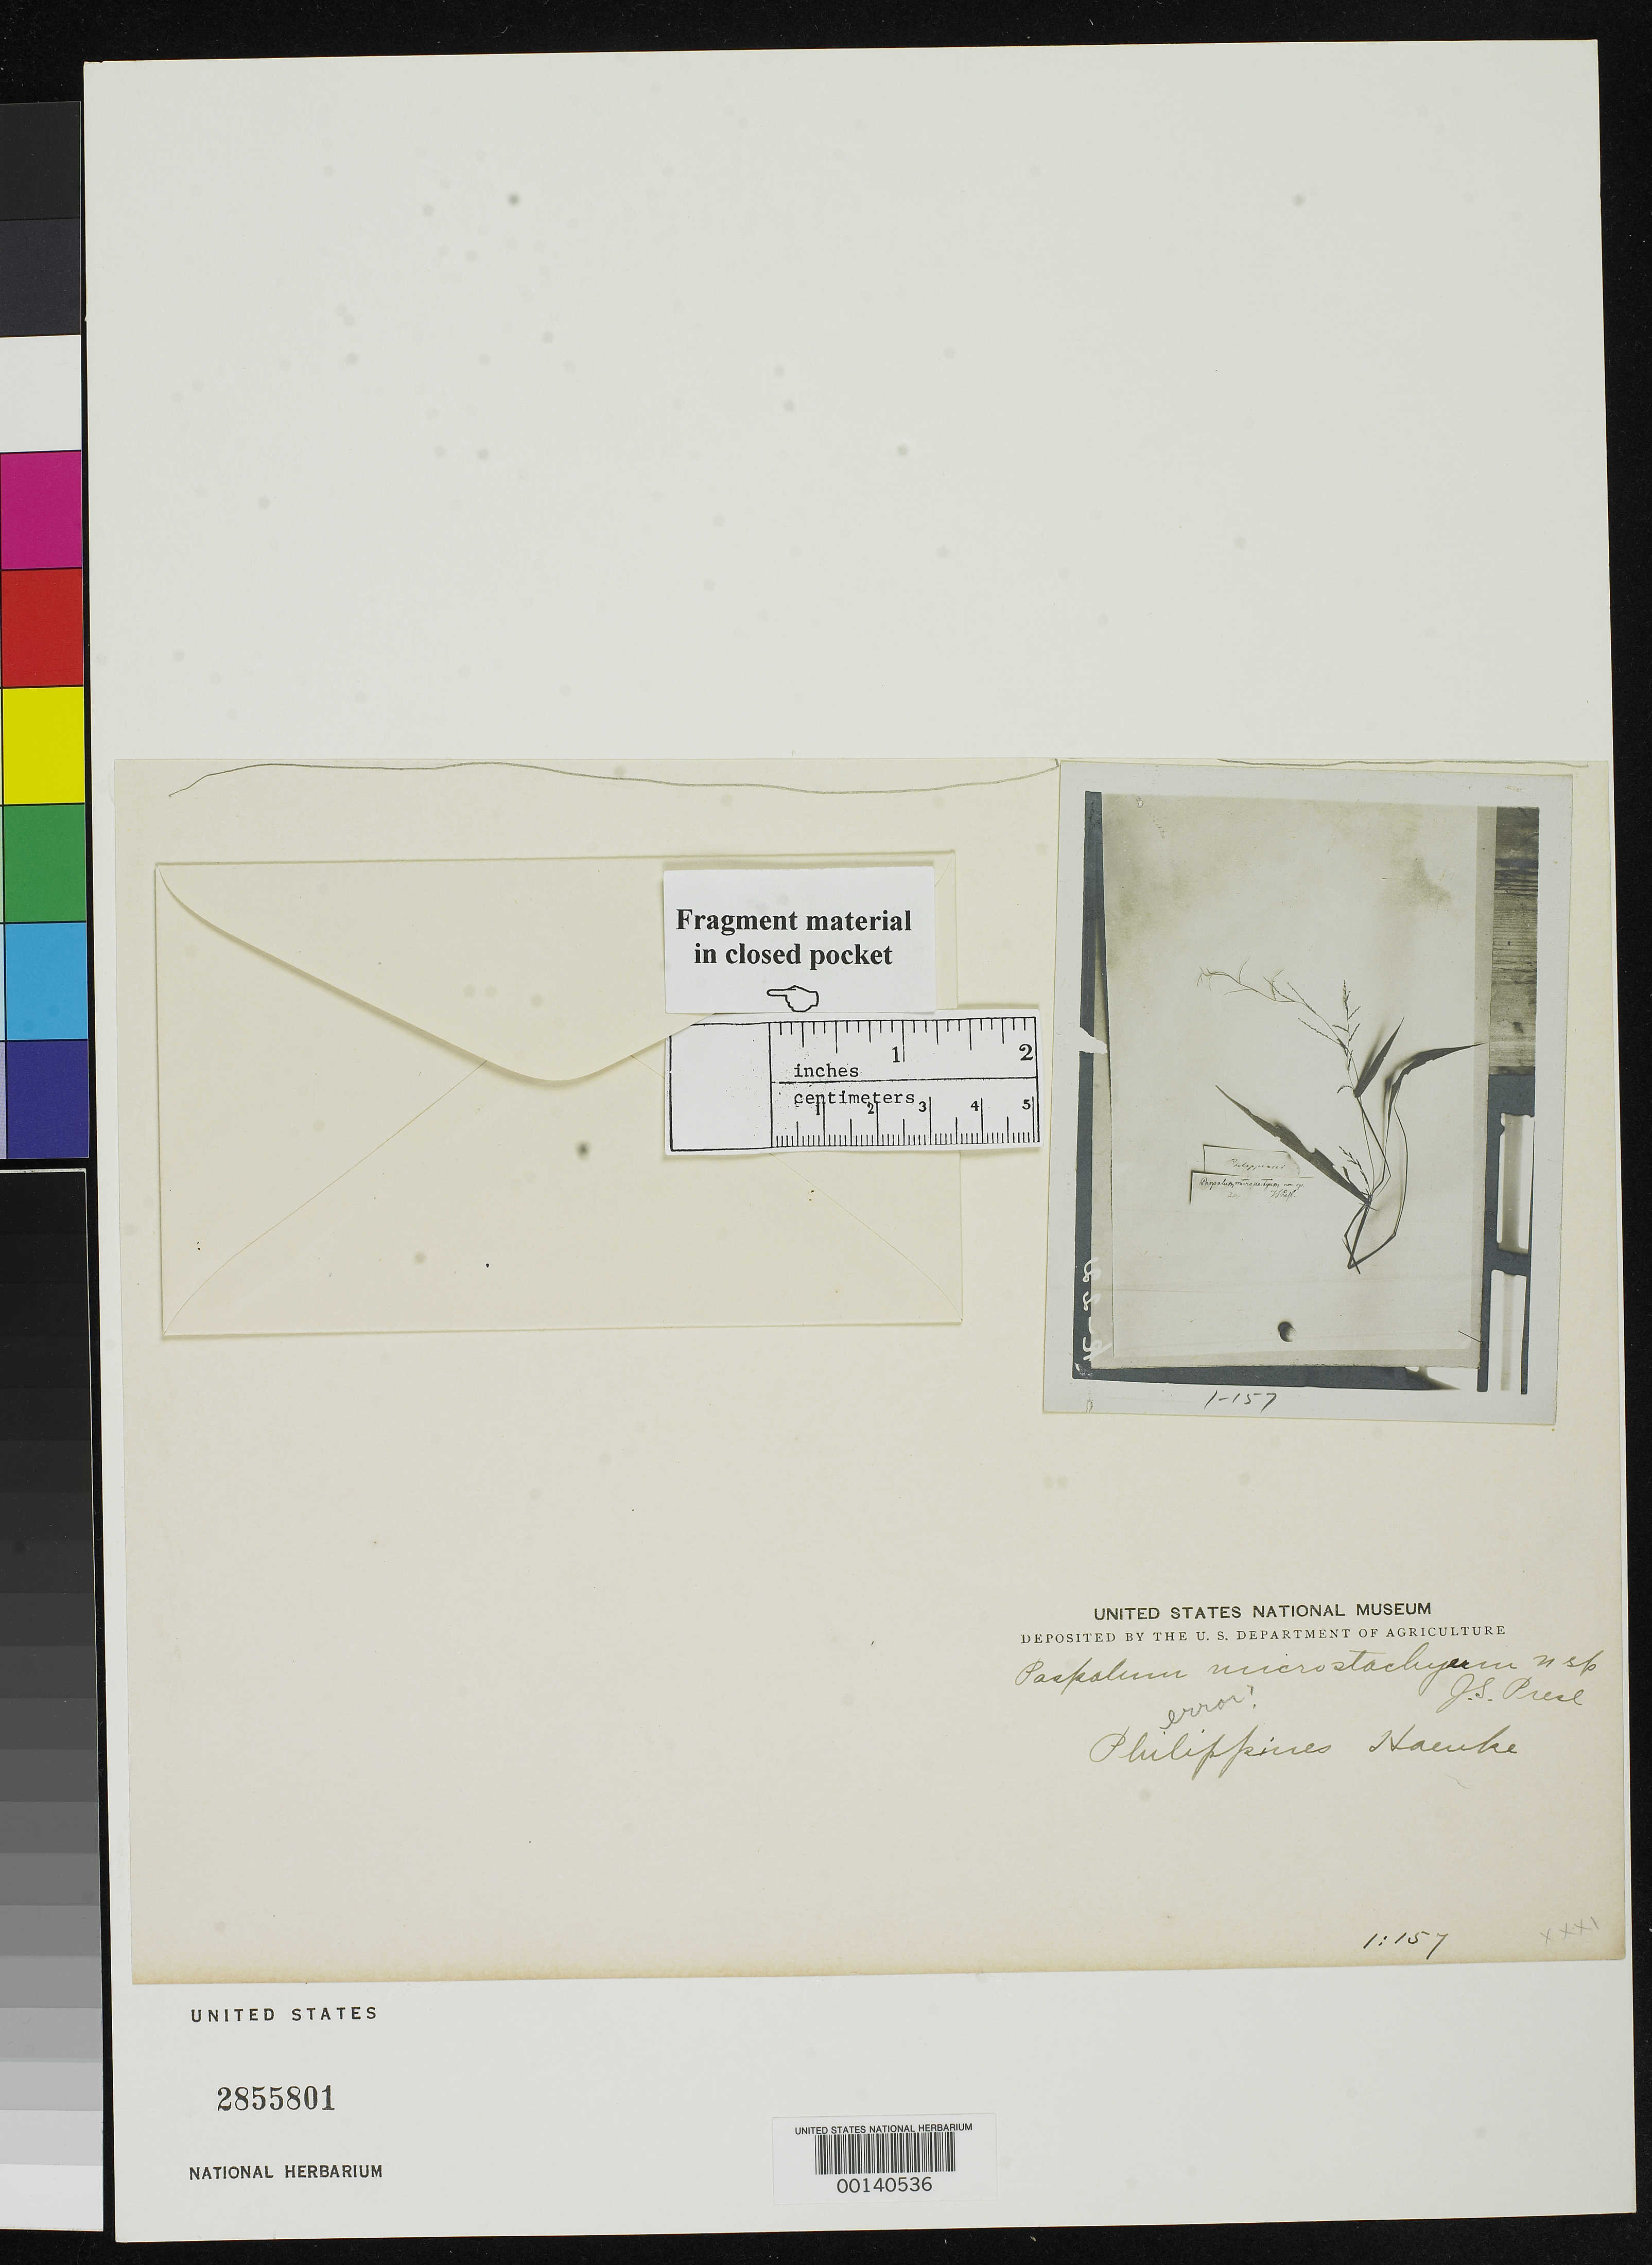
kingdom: Plantae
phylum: Tracheophyta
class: Liliopsida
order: Poales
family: Poaceae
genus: Paspalum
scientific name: Paspalum microstachyum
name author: J. Presl in C. Presl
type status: Type Fragment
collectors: T. P. X. Haenke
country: Philippines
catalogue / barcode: US 2855801